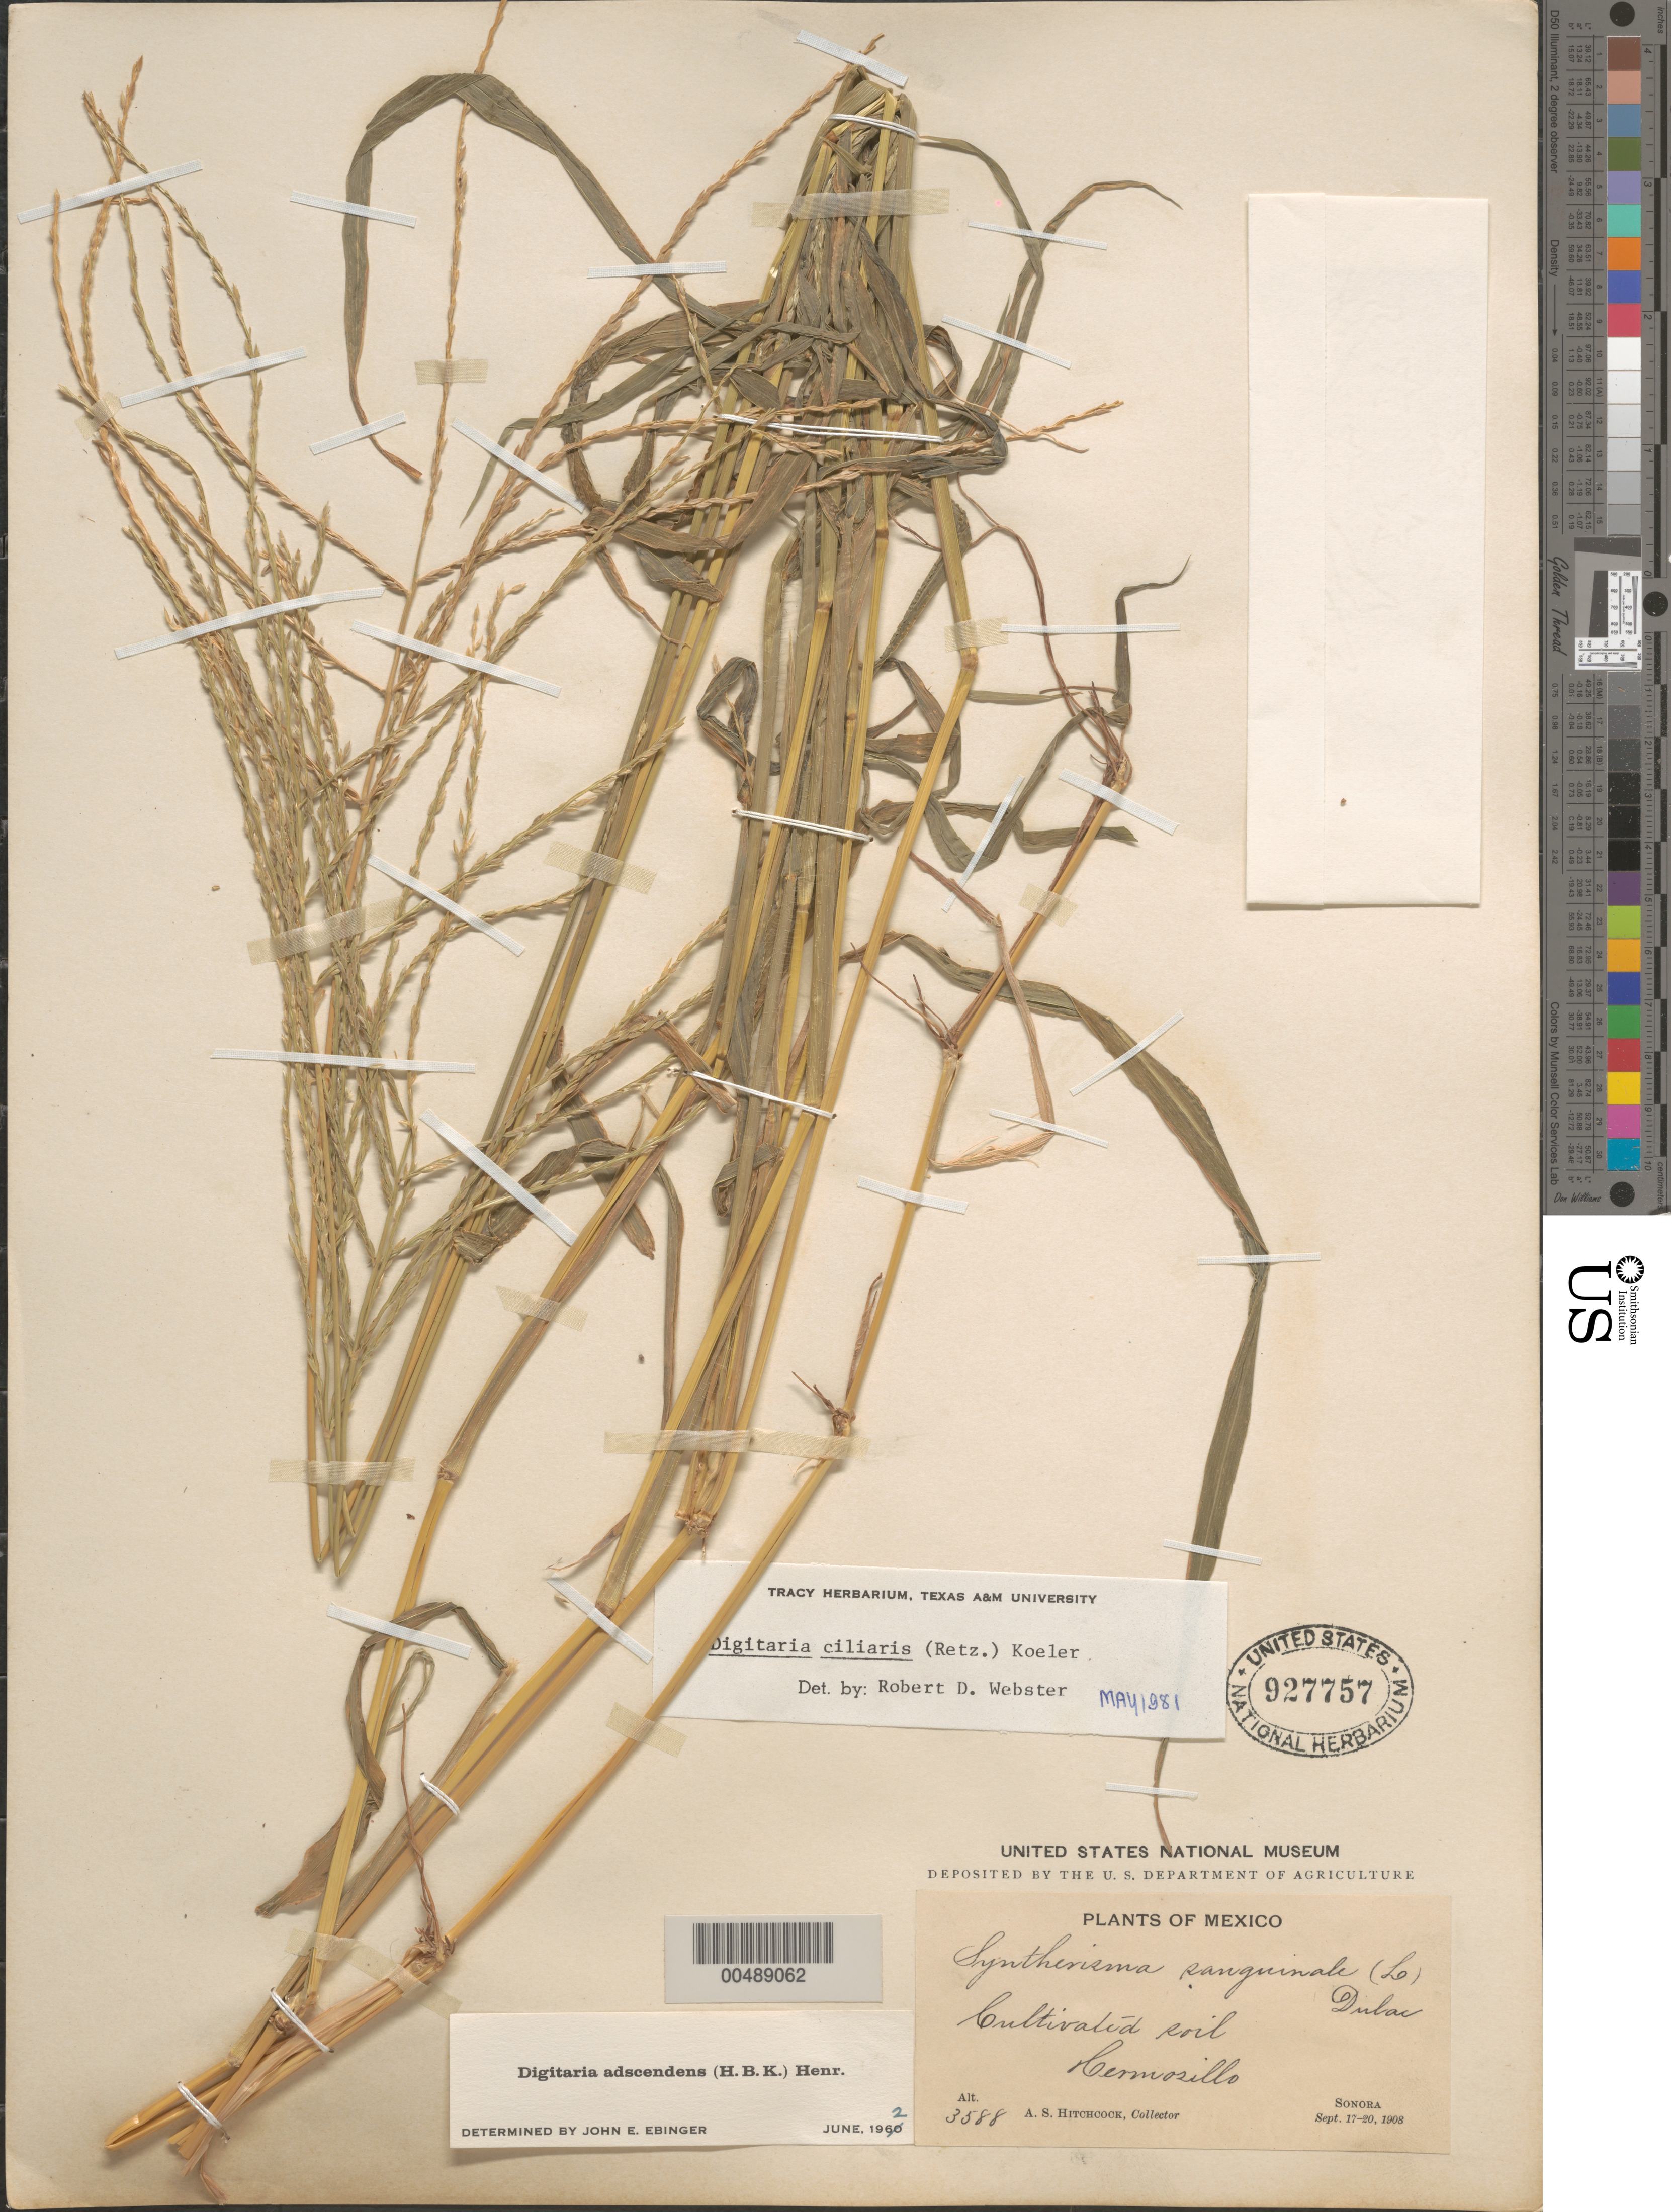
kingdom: Plantae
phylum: Tracheophyta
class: Liliopsida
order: Poales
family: Poaceae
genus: Digitaria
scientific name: Digitaria ciliaris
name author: (Retz.) Koeler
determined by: Webster, Robert D.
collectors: A. S. Hitchcock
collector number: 3588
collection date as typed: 17 Sep 1908 to 20 Sep 1908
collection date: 1908-09-17/1908-09-20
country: Mexico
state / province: Sonora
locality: Hermosillo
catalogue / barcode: US 927757